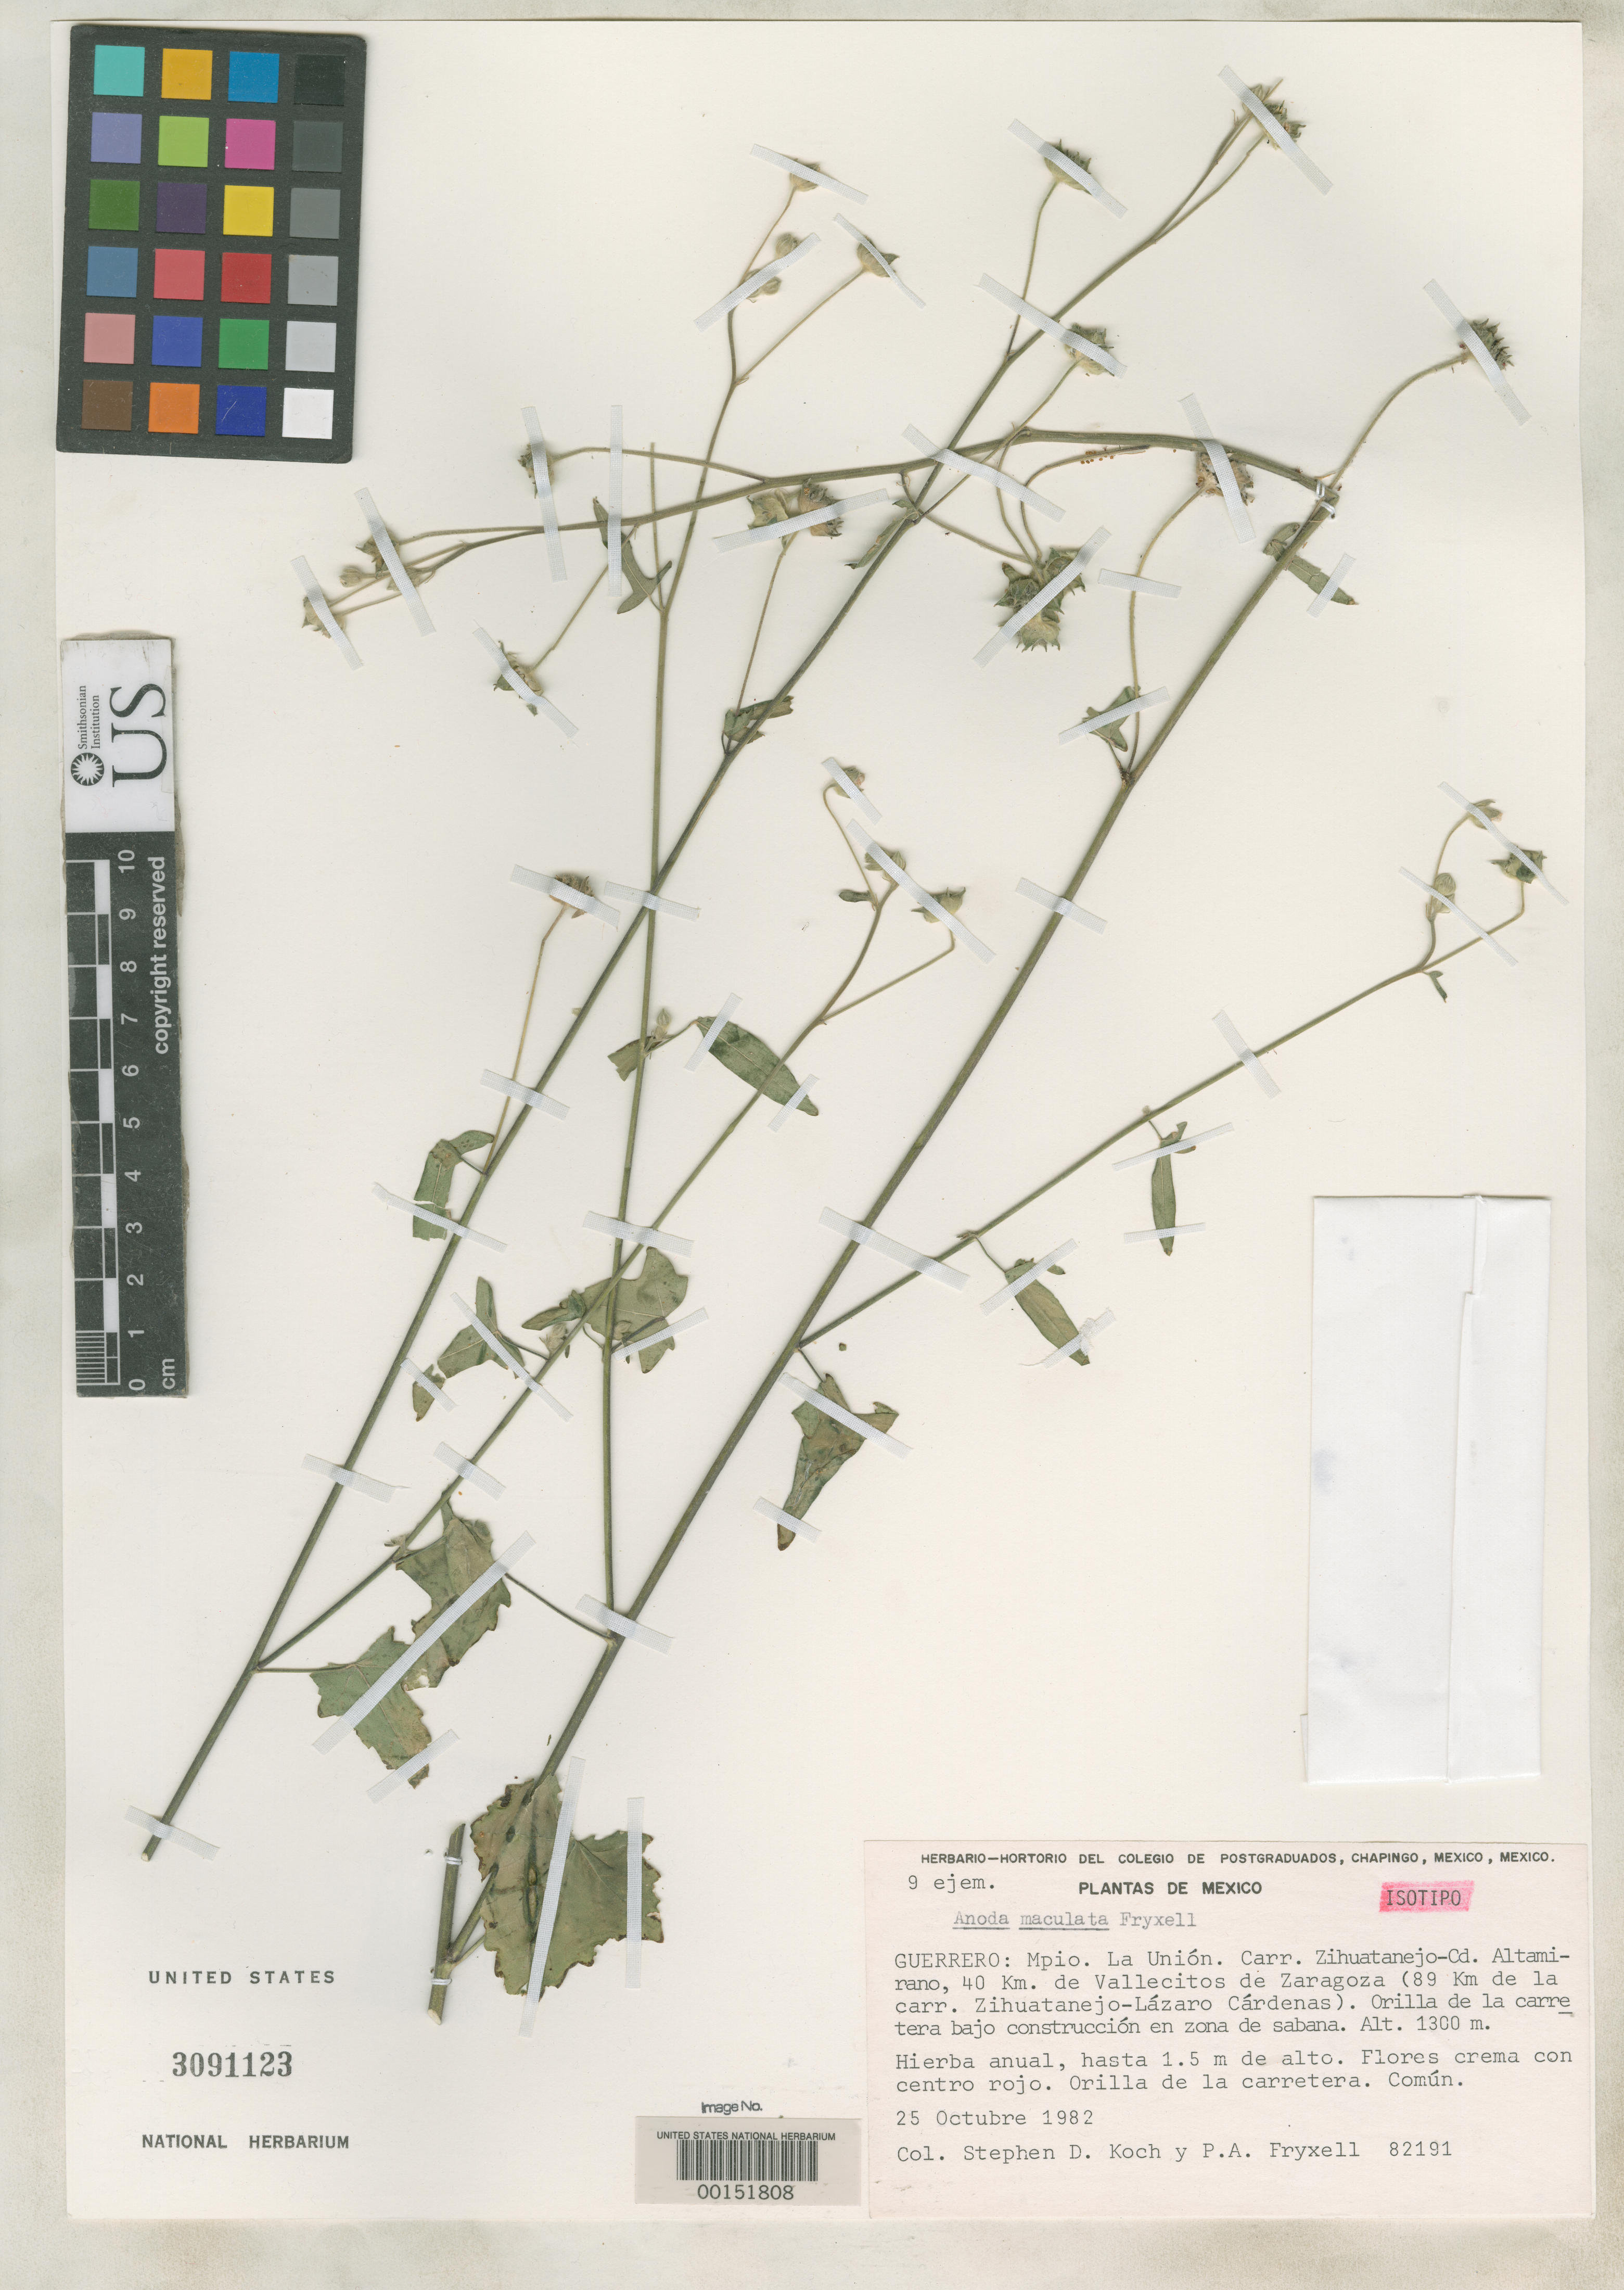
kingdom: Plantae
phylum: Tracheophyta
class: Magnoliopsida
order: Malvales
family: Malvaceae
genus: Anoda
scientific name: Anoda maculata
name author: Fryxell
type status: Isotype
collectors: S. D. Koch & P. A. Fryxell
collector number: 82191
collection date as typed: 25 Oct 1982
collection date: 1982-10-25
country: Mexico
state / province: Guerrero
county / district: La Union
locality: Zihuatanejo - Cd. Alta Mirano highway, 40 km NE of Vallecitos de Zaragoza, 89 km NE of Zihuatanejo - Lazaro Cardenas highway.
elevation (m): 1300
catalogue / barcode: US 3091123